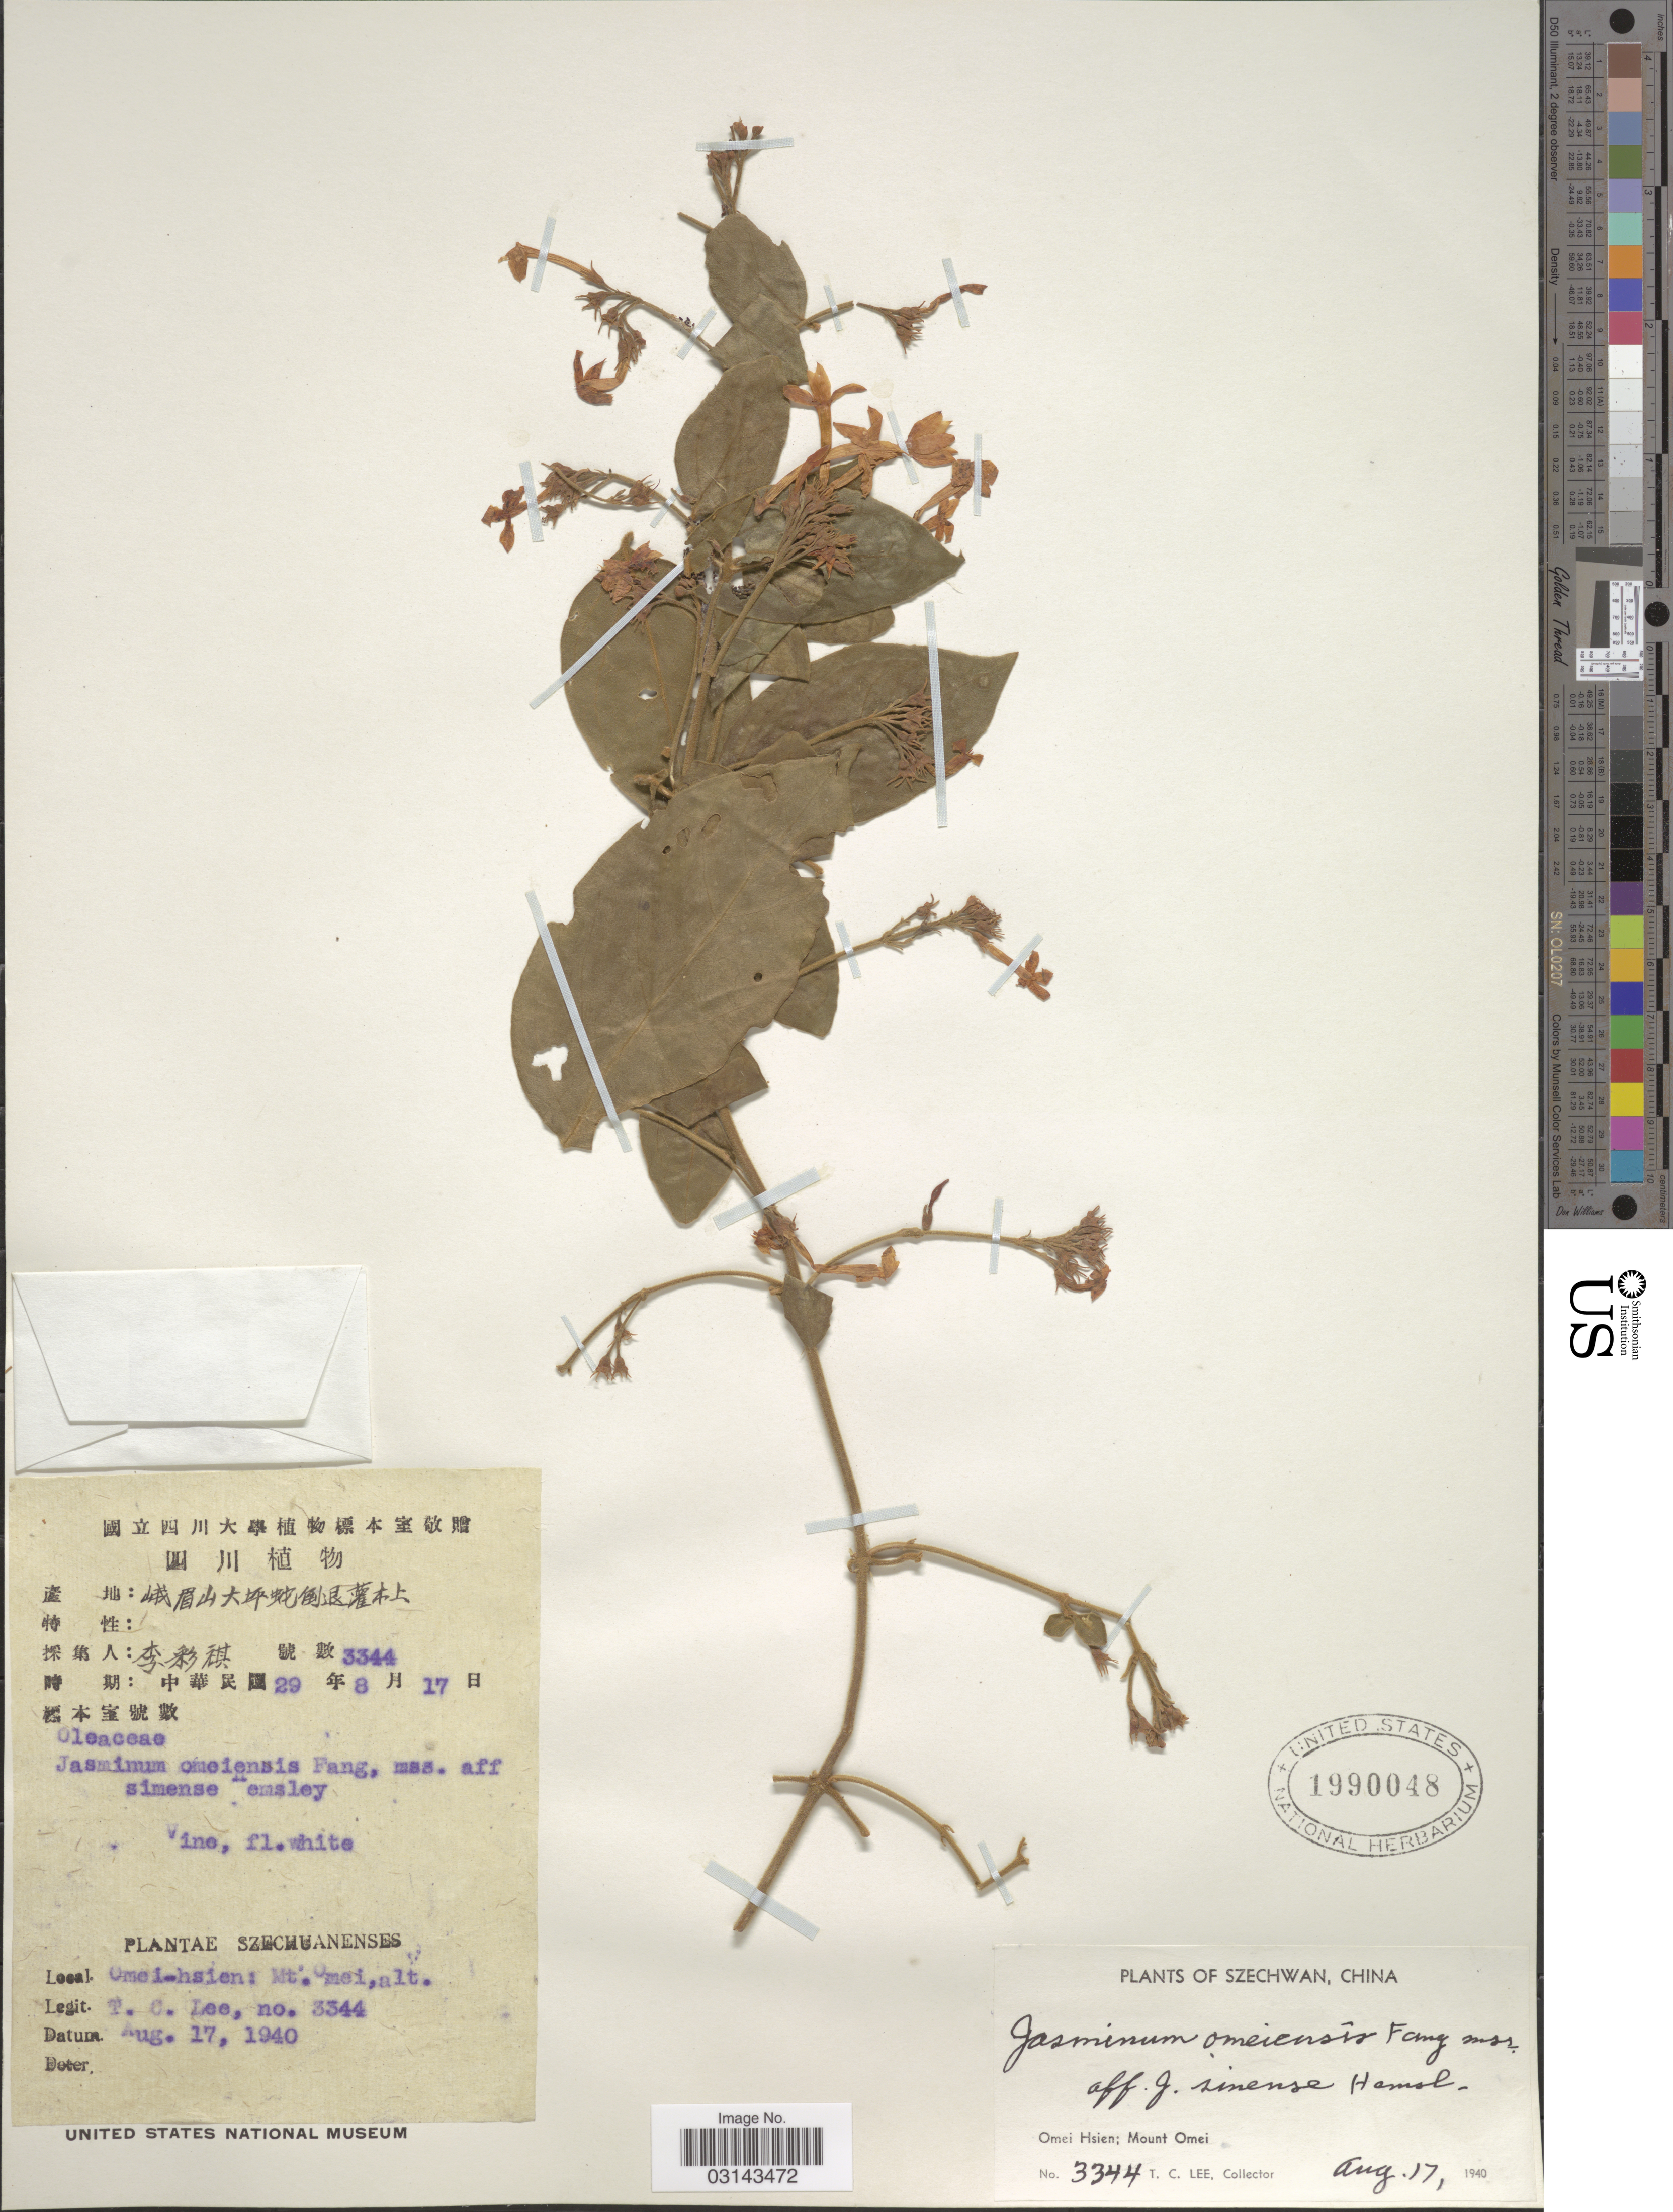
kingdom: Plantae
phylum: Tracheophyta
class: Magnoliopsida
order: Lamiales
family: Oleaceae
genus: Jasminum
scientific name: Jasminum omeiensis Fang ined.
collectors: T. Lee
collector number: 3344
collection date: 1940-08-17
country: China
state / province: Sichuan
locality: Szechwan. Omei Hsien; Mount Omei.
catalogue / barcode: US 1990048